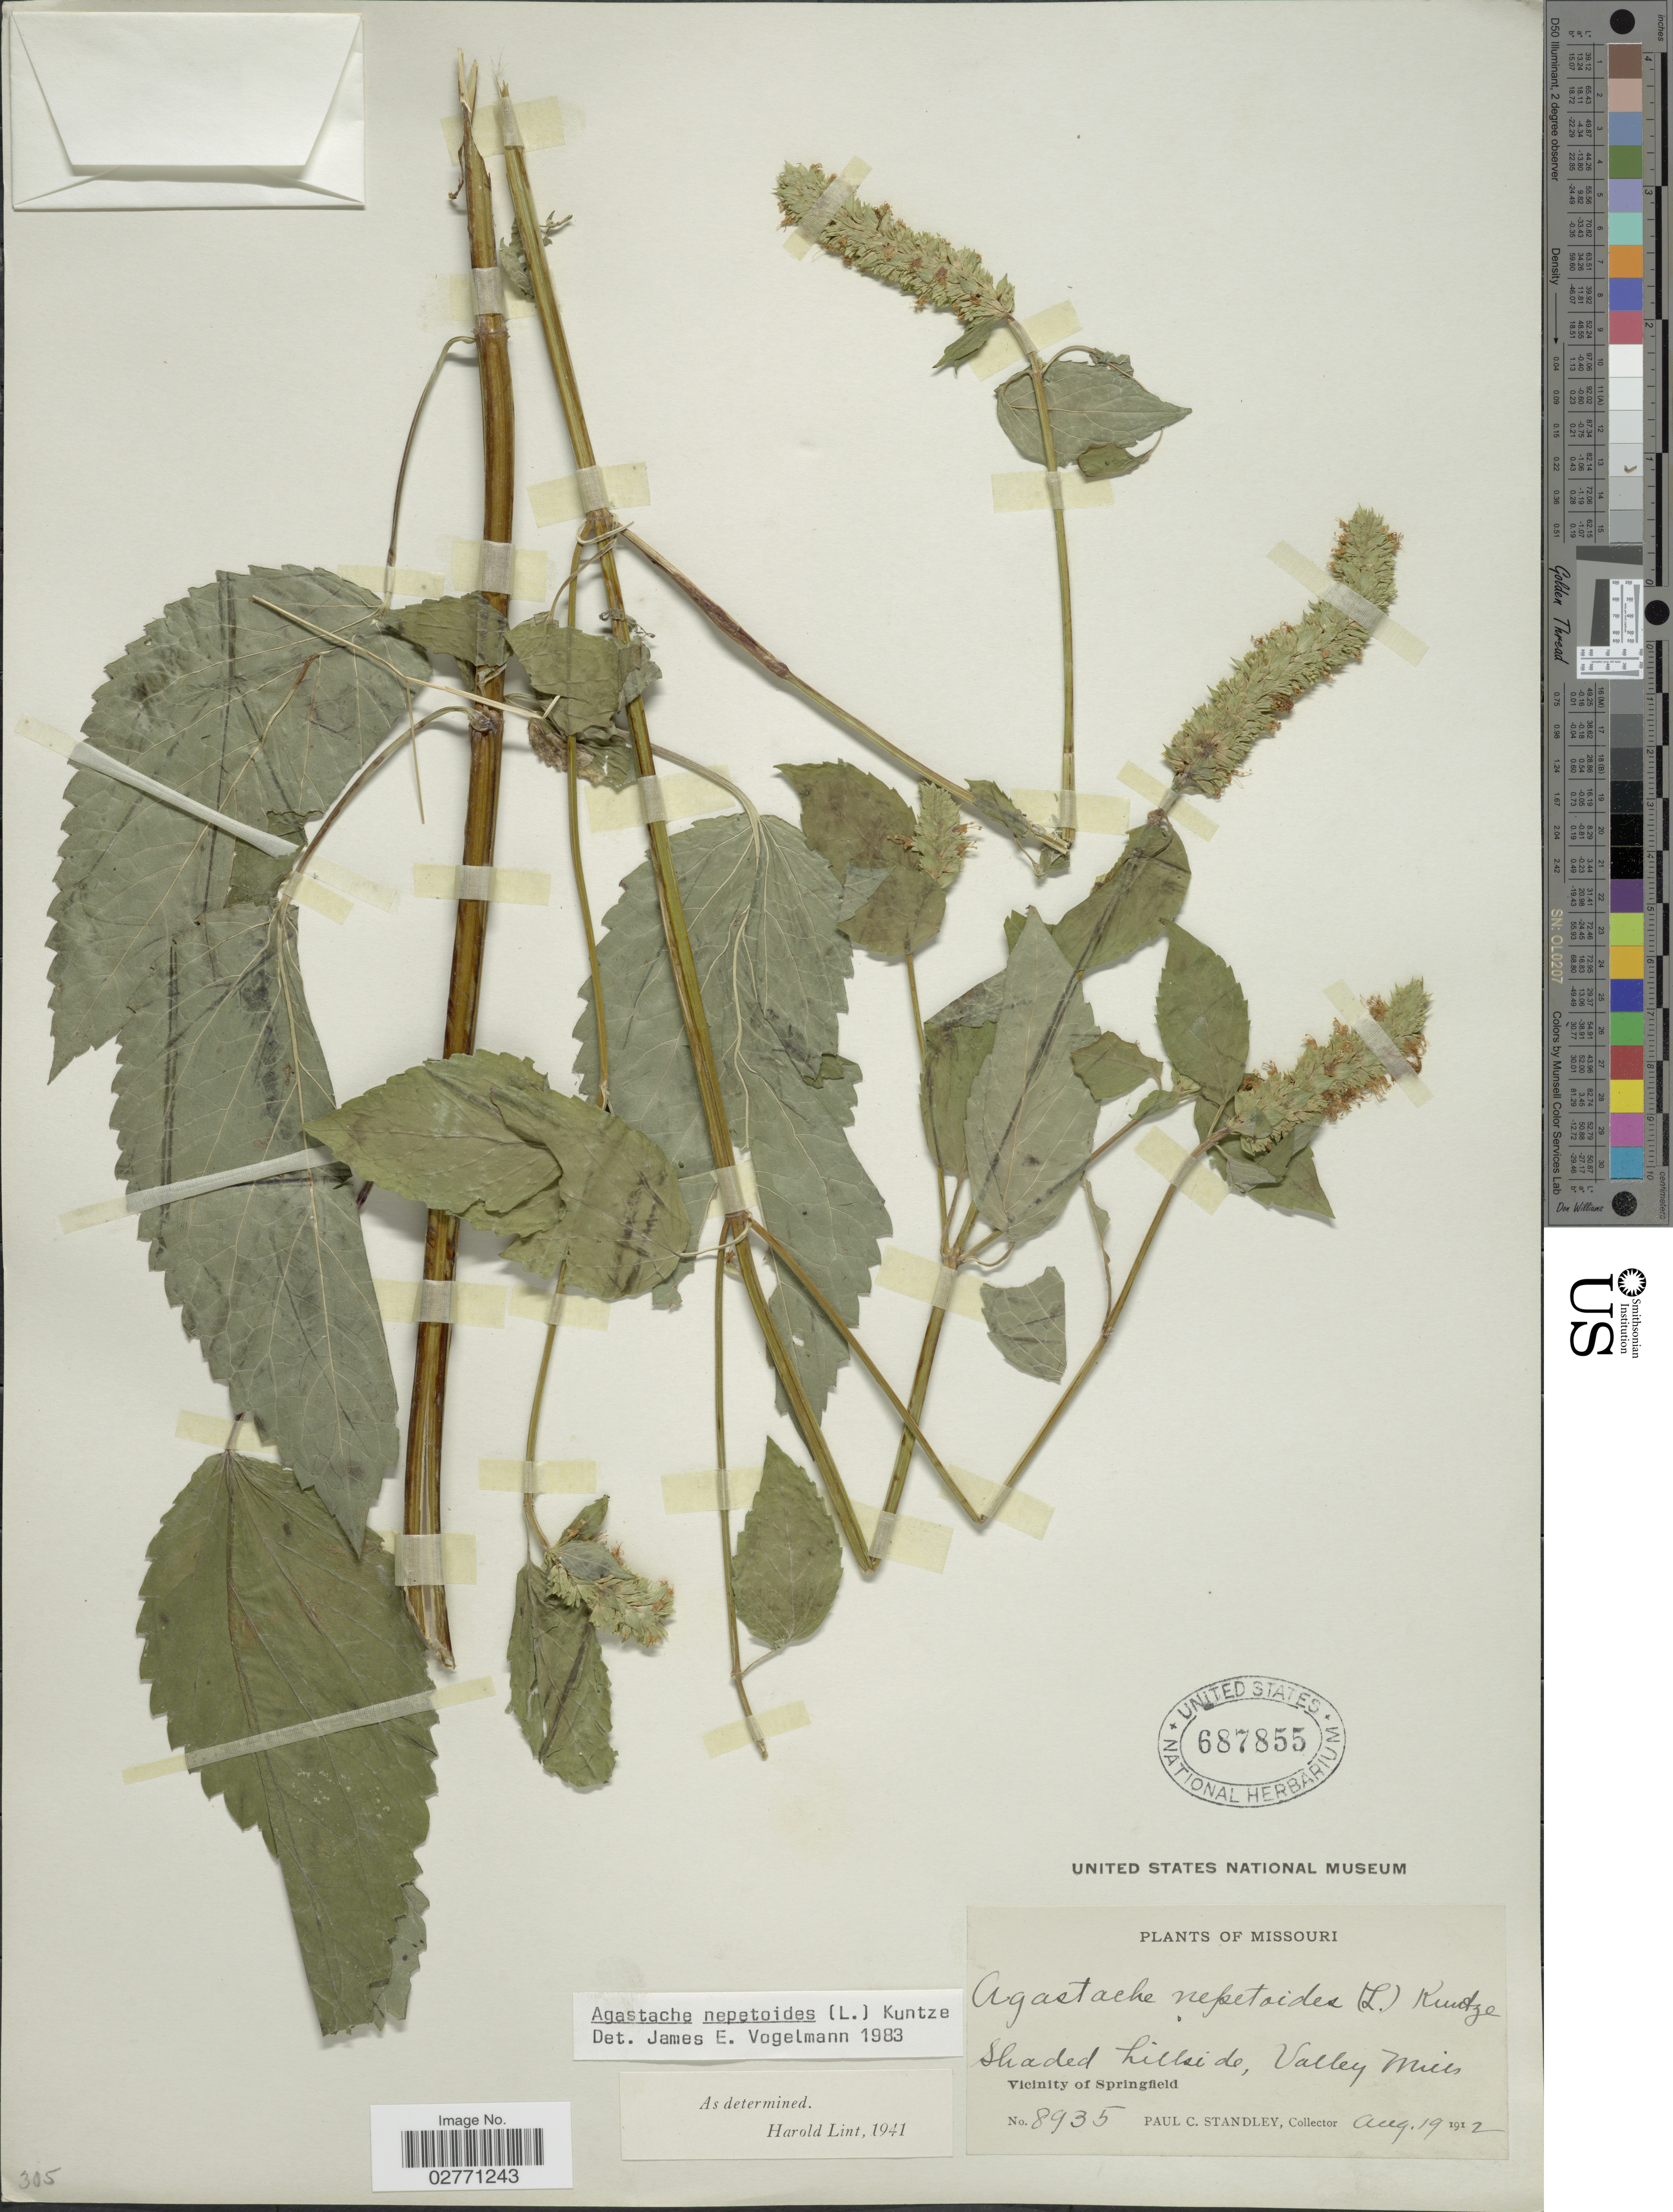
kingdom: Plantae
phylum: Tracheophyta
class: Magnoliopsida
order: Lamiales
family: Lamiaceae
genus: Agastache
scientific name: Agastache nepetoides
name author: (L.) Kuntze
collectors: P. C. Standley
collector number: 8935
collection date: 1912-08-19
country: United States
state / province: Missouri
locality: Shaded hillside, Valley Mills. Vicinity of Springfield.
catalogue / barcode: US 687855